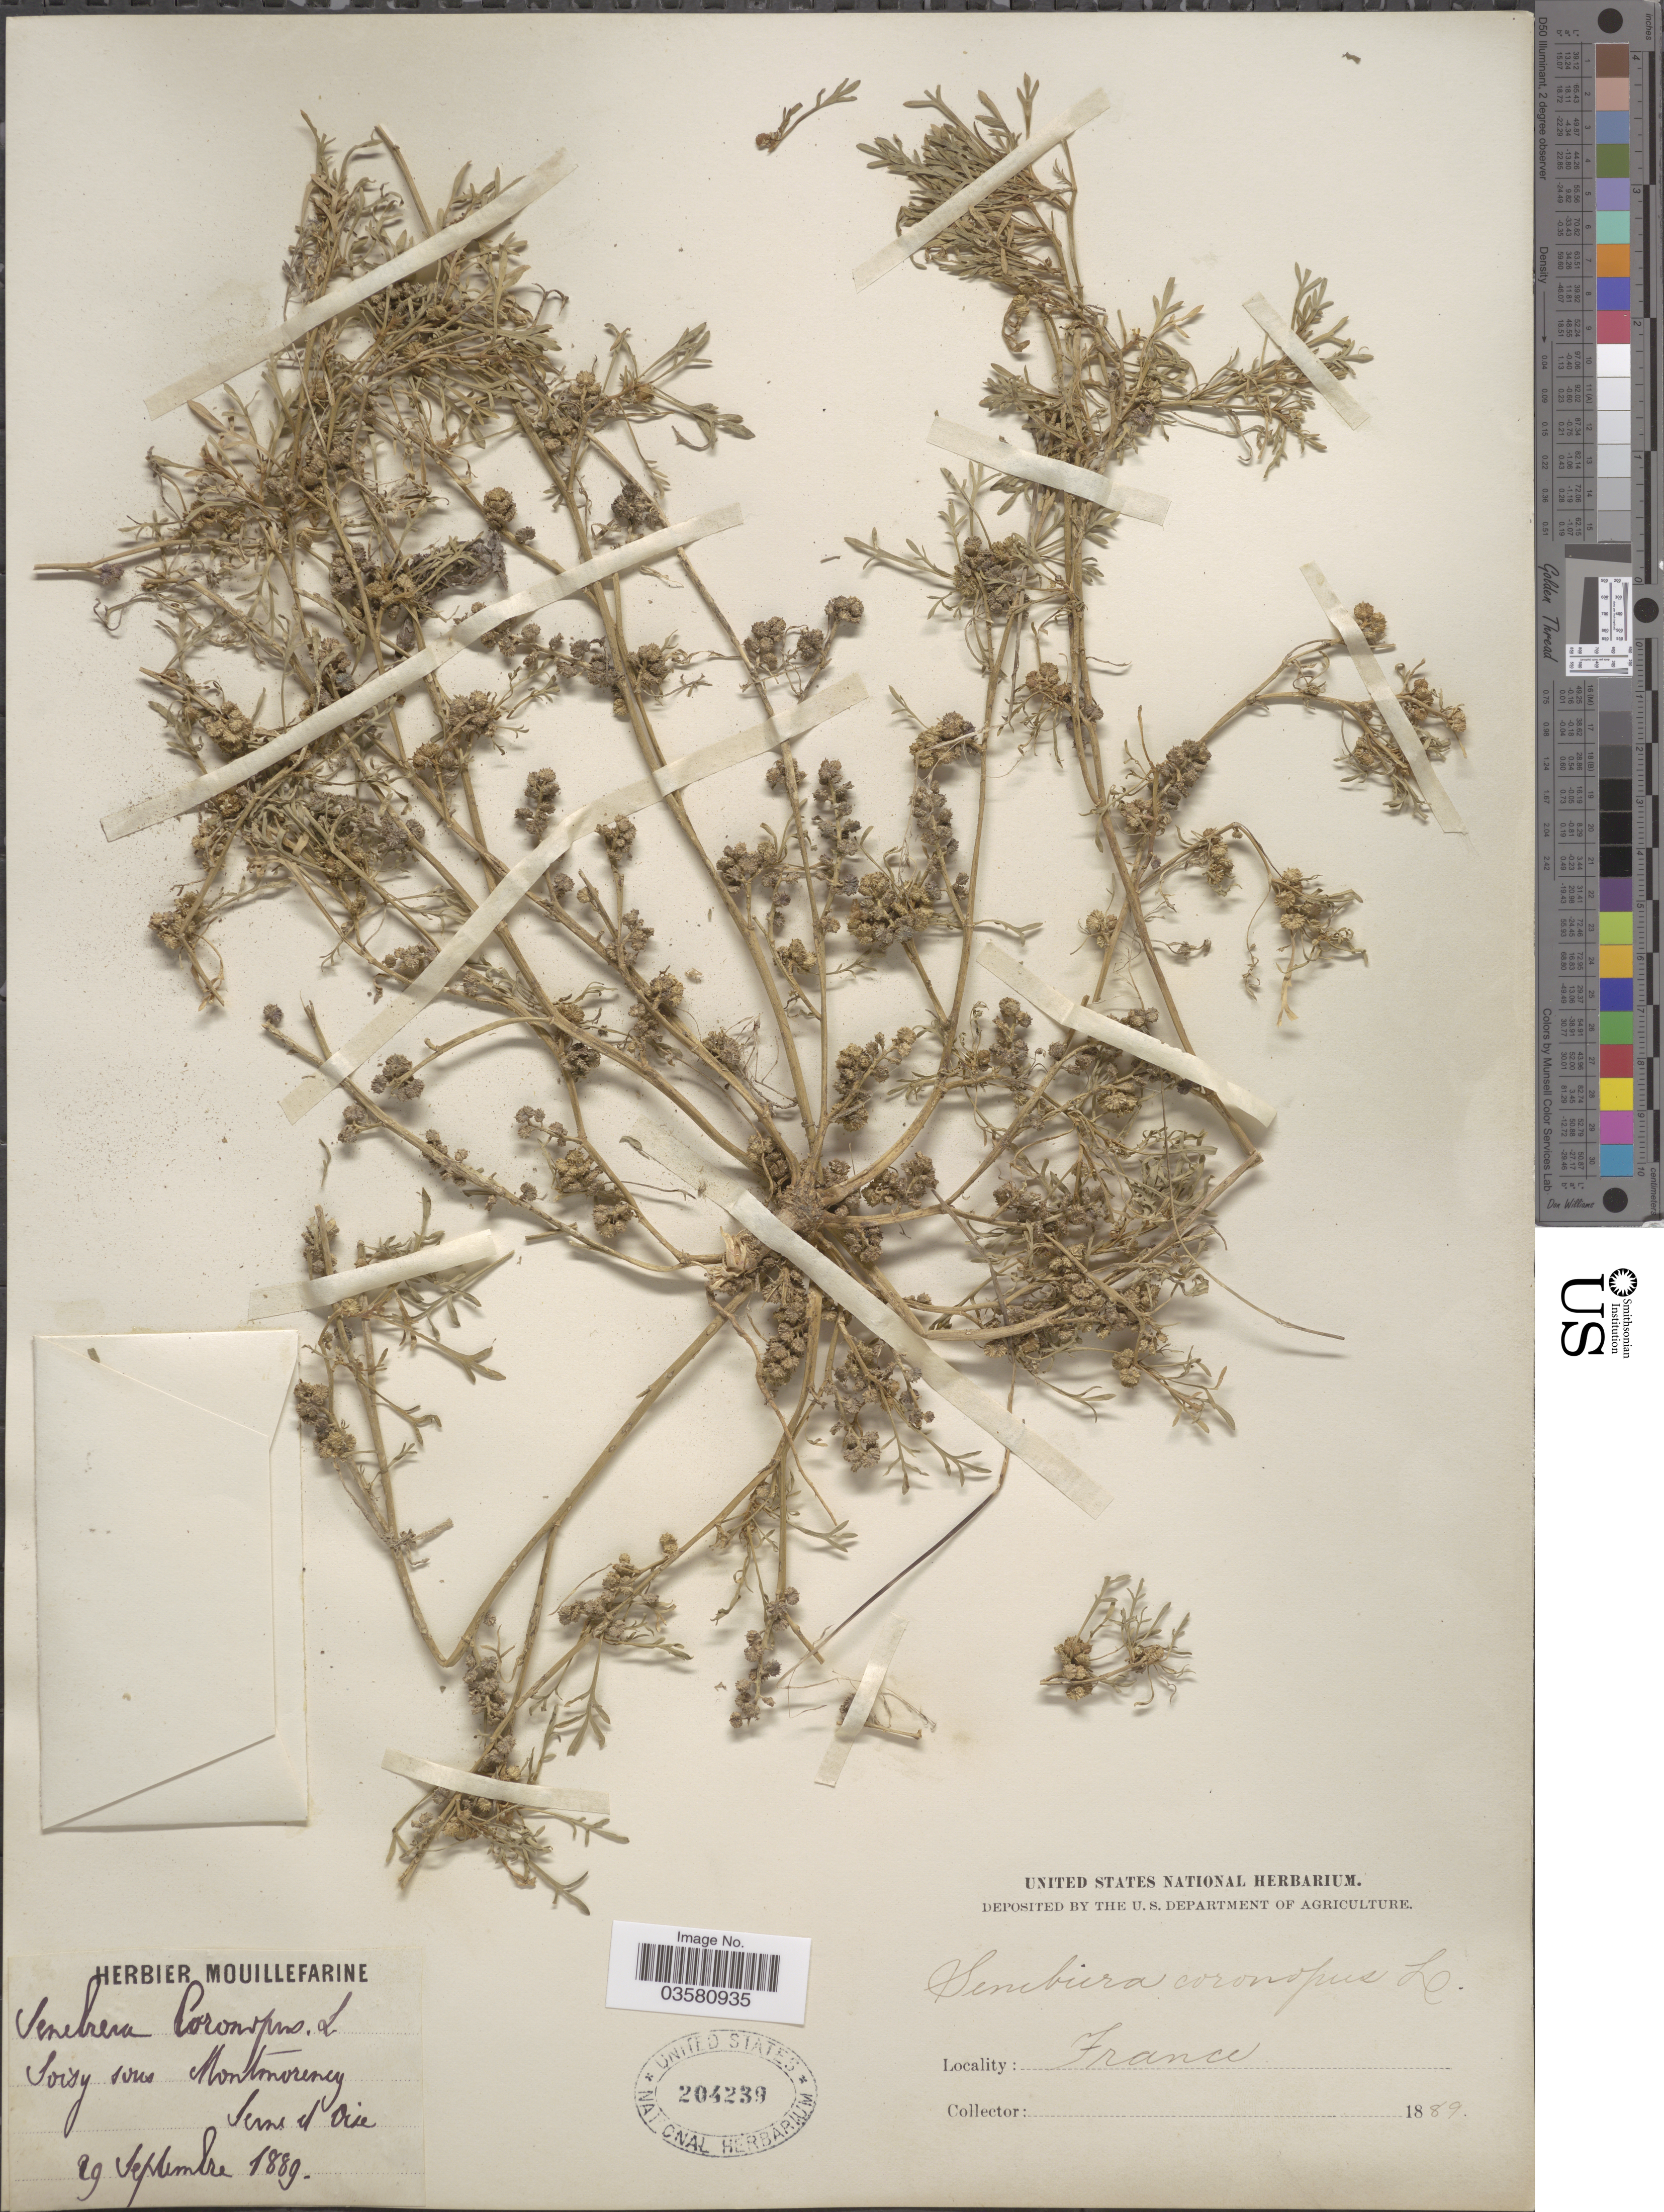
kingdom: Plantae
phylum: Tracheophyta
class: Magnoliopsida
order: Brassicales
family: Brassicaceae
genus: Lepidium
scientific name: Lepidium coronopus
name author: (L.) Al-Shehbaz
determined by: Strong, M. T., (US), Smithsonian Institution - National Museum of Natural History (UNITED STATES)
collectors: ex herb. Mouillefarine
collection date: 1889-09-29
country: France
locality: Soisy sous Montmorency Seine et Oise.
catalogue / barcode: US 204239